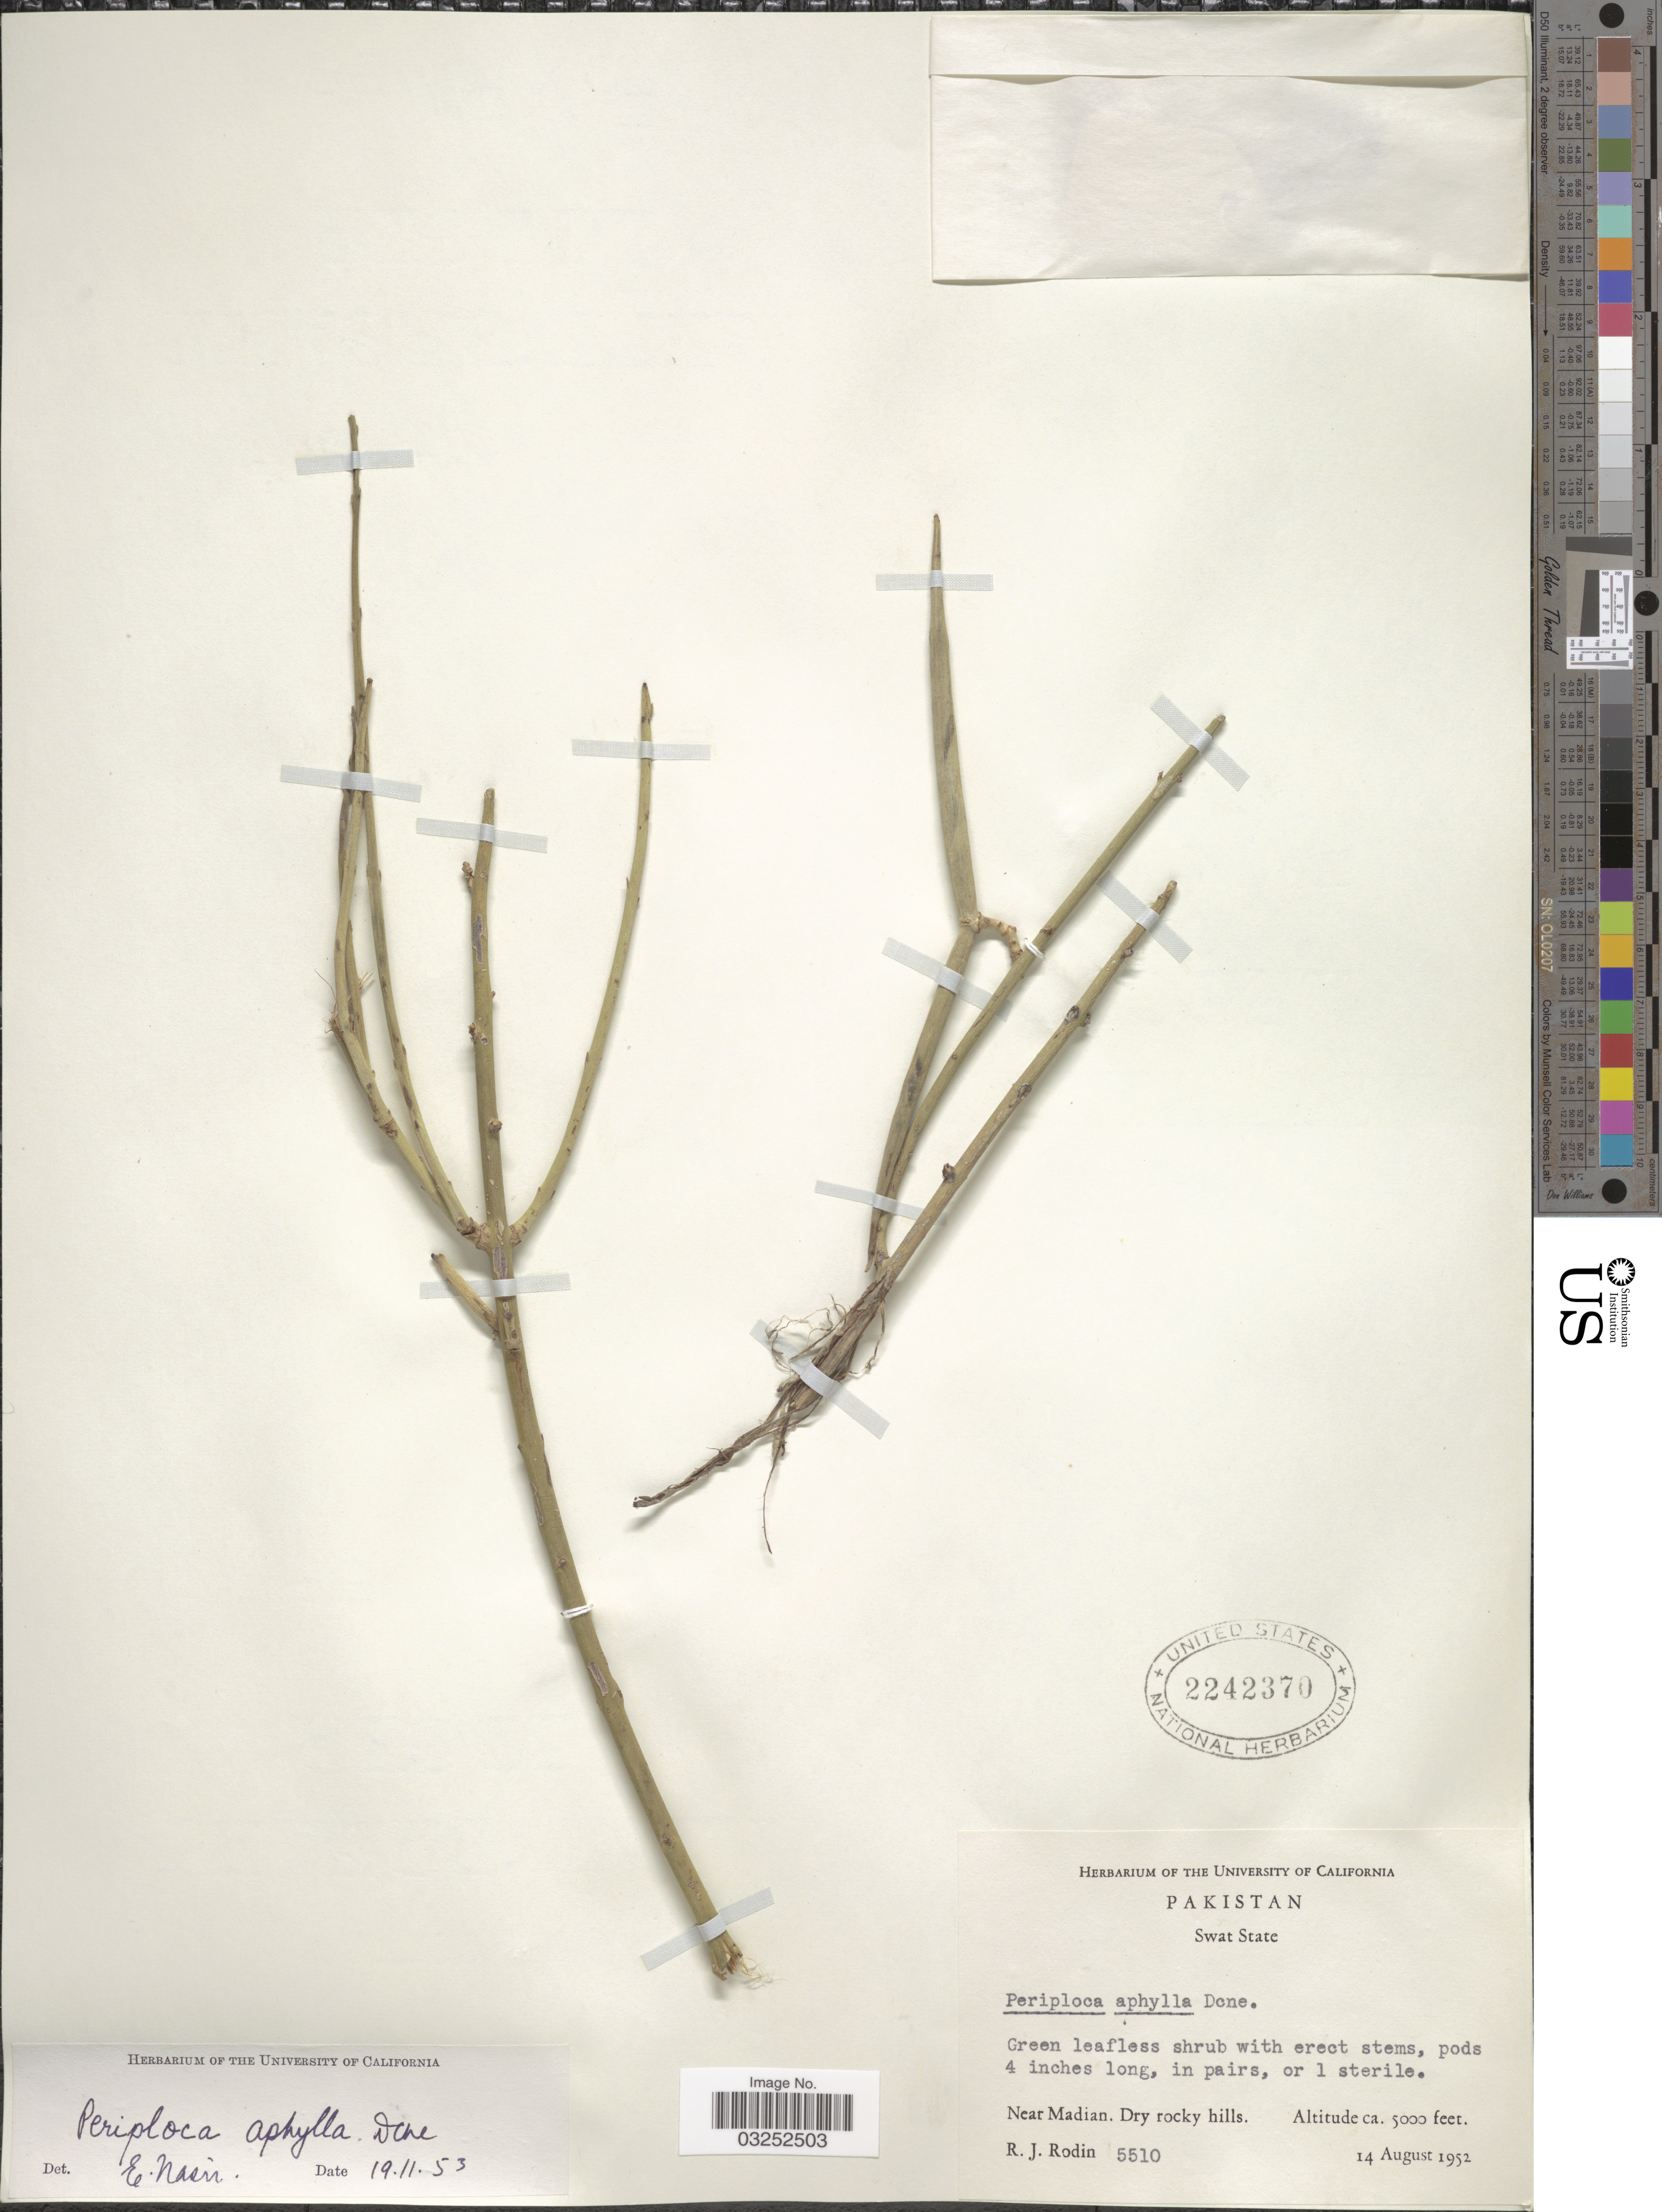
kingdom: Plantae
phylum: Tracheophyta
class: Magnoliopsida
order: Gentianales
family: Apocynaceae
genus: Periploca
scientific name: Periploca aphylla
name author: Decne.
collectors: R. J. Rodin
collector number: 5510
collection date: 1952-08-14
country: Pakistan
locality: Swat State. Near Madian.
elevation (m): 1524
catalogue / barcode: US 2242370